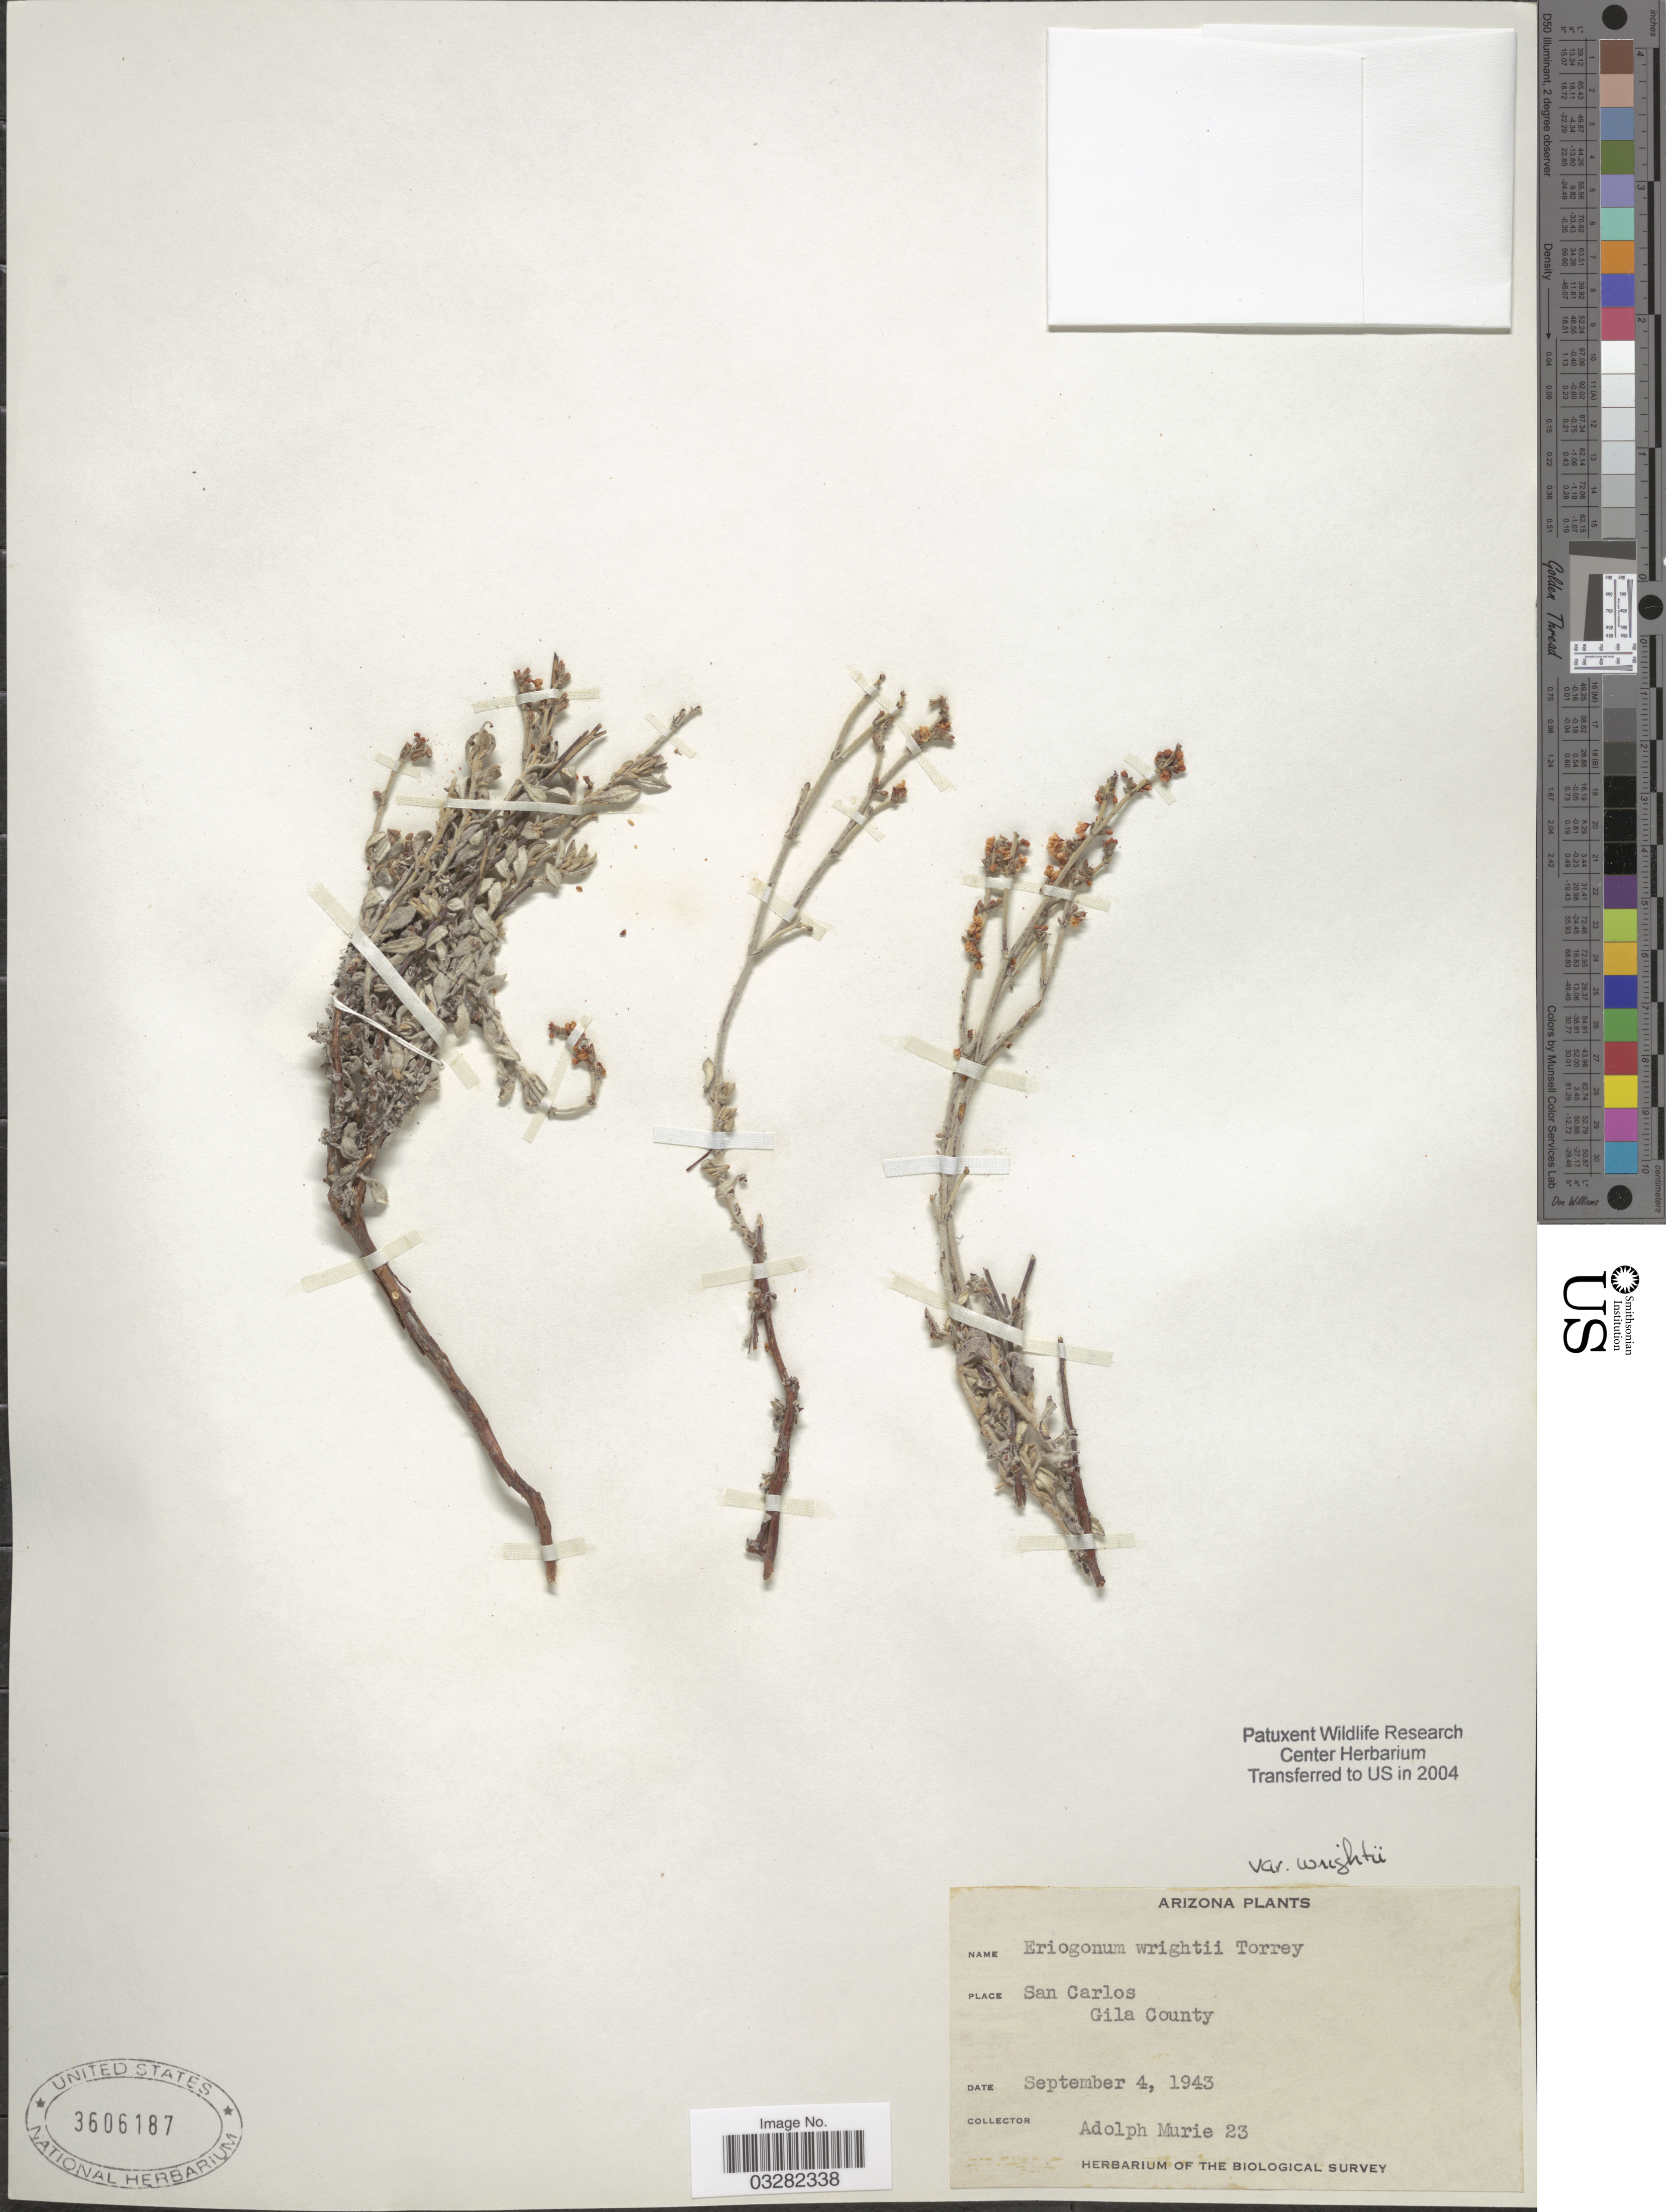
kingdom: Plantae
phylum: Tracheophyta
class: Magnoliopsida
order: Caryophyllales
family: Polygonaceae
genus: Eriogonum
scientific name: Eriogonum wrightii var. wrightii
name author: Torr. ex Benth.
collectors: A. Murie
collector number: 23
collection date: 1943-09-04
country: United States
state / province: Arizona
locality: San Carlos, Gila County.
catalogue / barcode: US 3606187